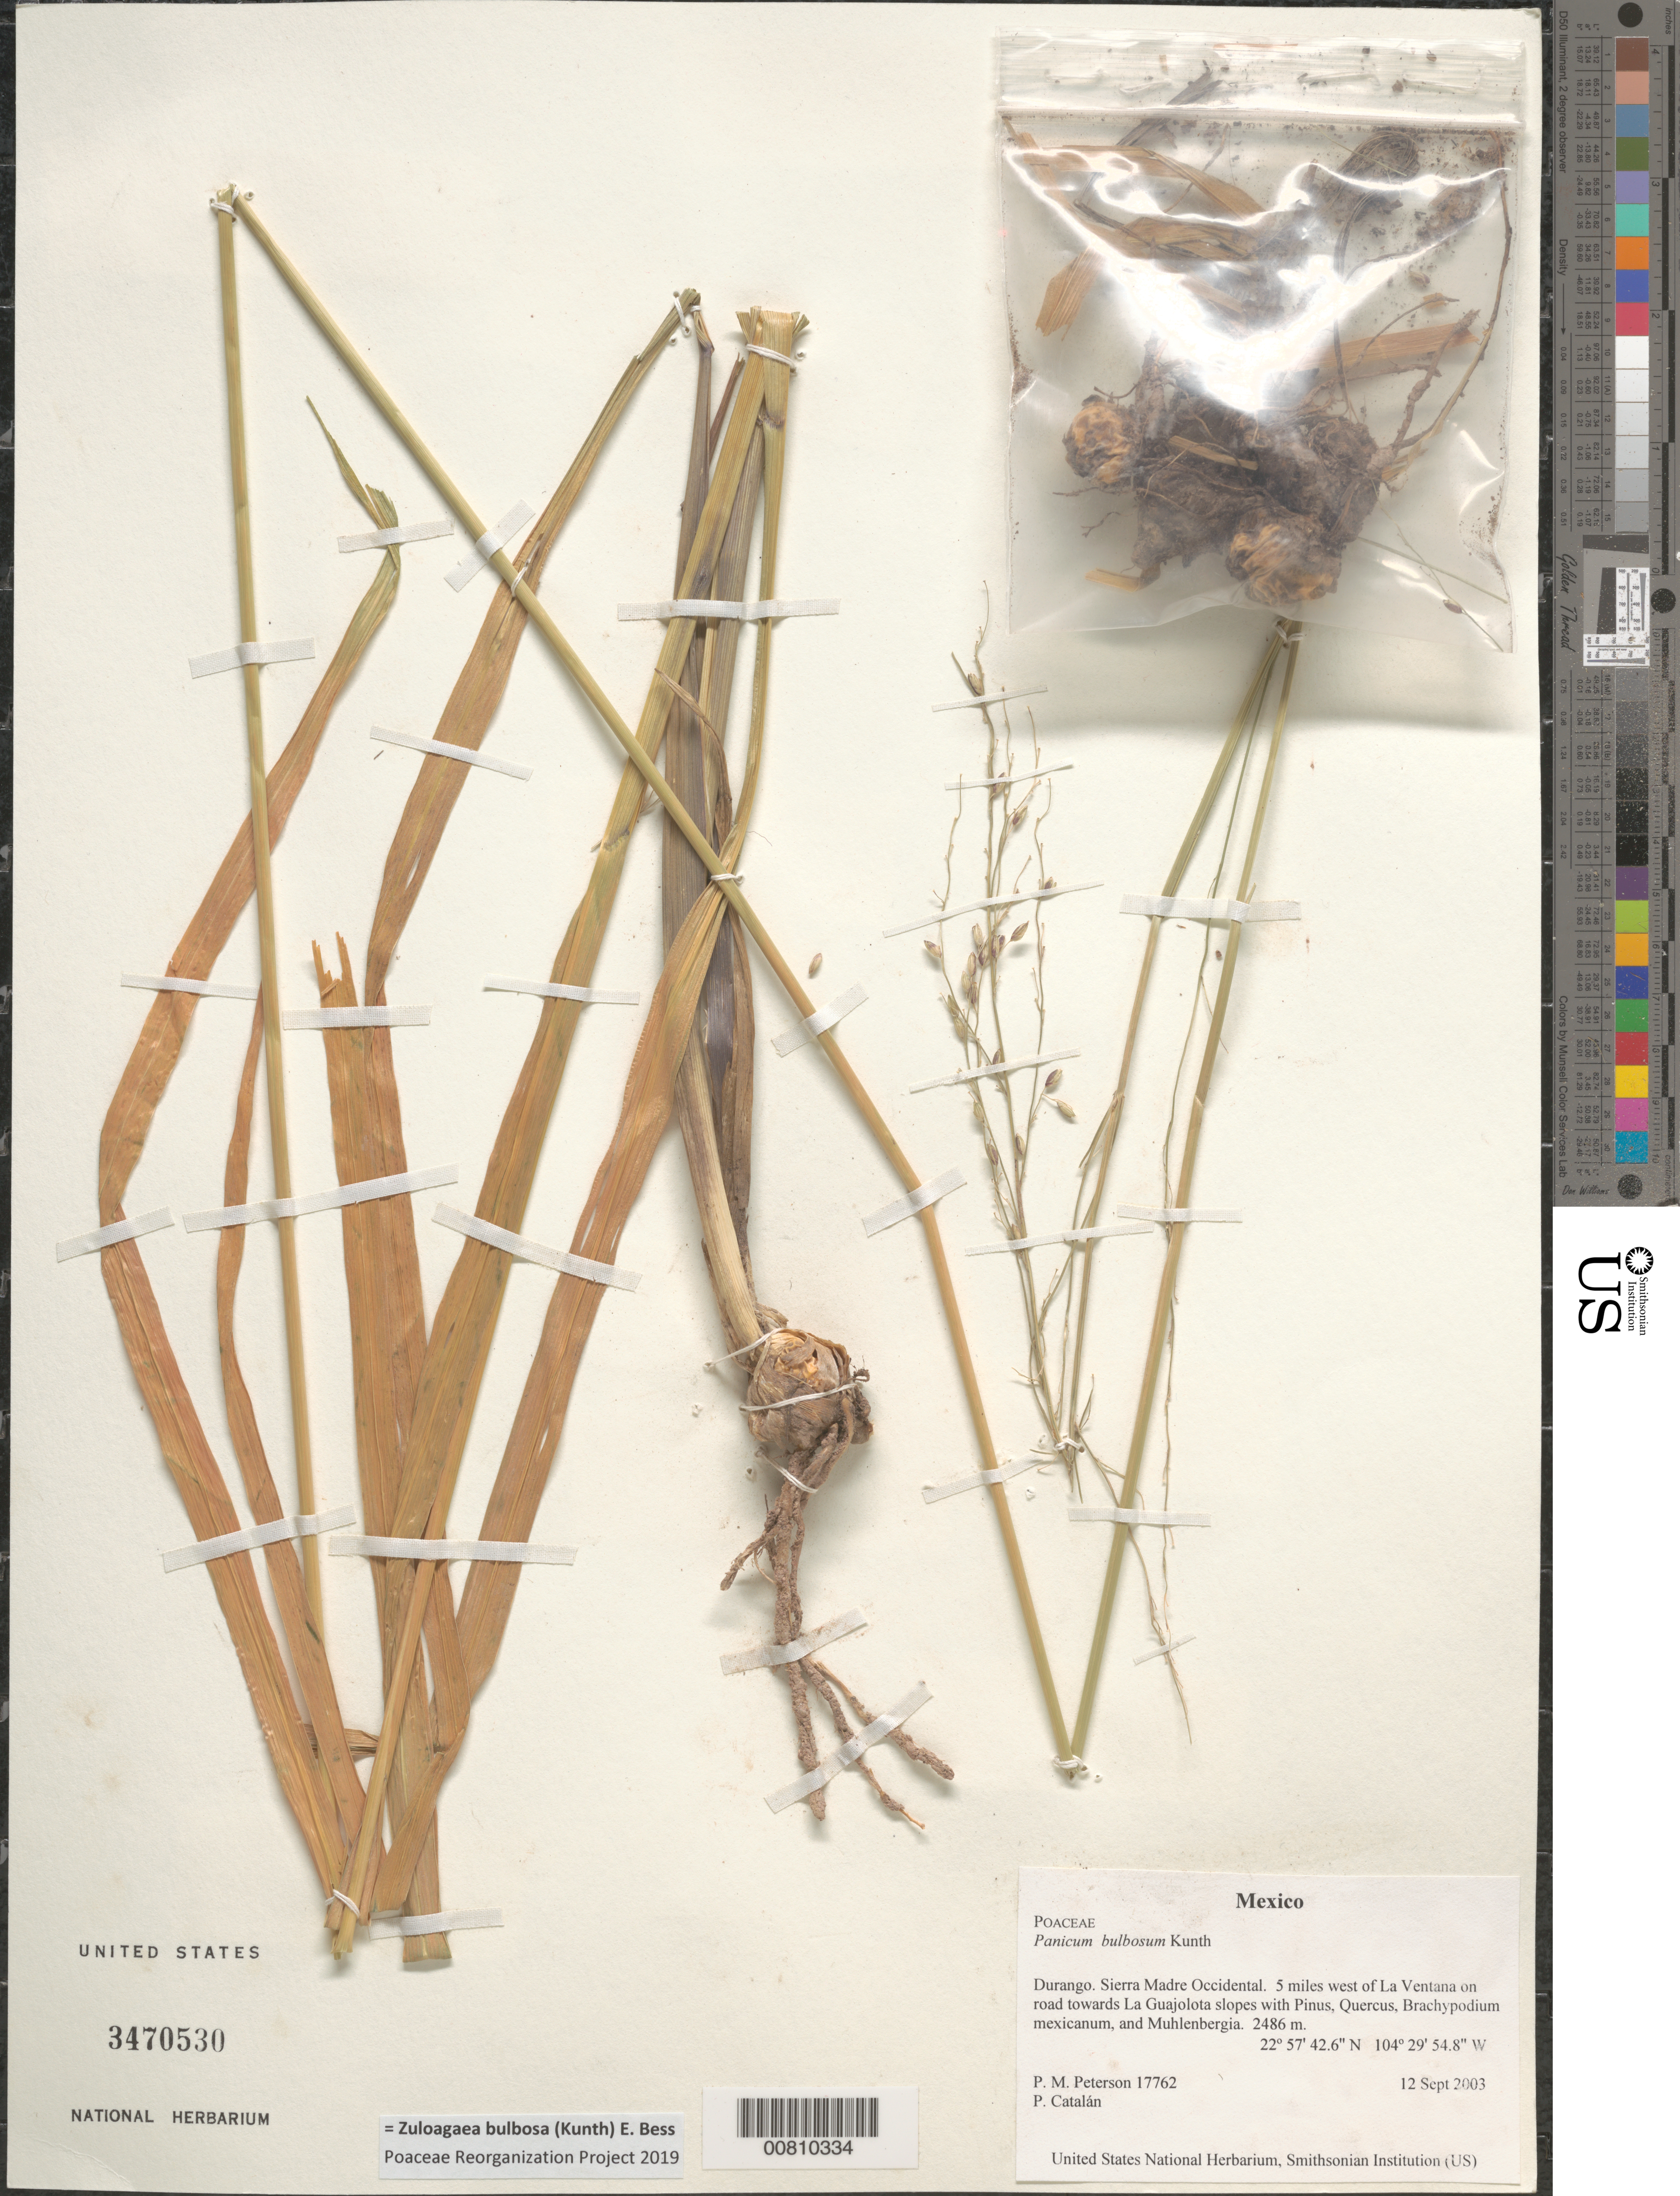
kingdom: Plantae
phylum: Tracheophyta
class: Liliopsida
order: Poales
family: Poaceae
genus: Panicum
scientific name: Panicum bulbosum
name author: Kunth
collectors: P. M. Peterson & F. Sánchez Alvarado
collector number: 17762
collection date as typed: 12 Sep 2003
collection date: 2003-09-12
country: Mexico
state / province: Durango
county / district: Sierra Madre Occidental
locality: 5 miles west of La Ventana on road towards La Guajolota slopes with Pinus, Quercus, Brachypodium mexicanum, and Muhlenbergia.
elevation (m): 2486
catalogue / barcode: US 3470530